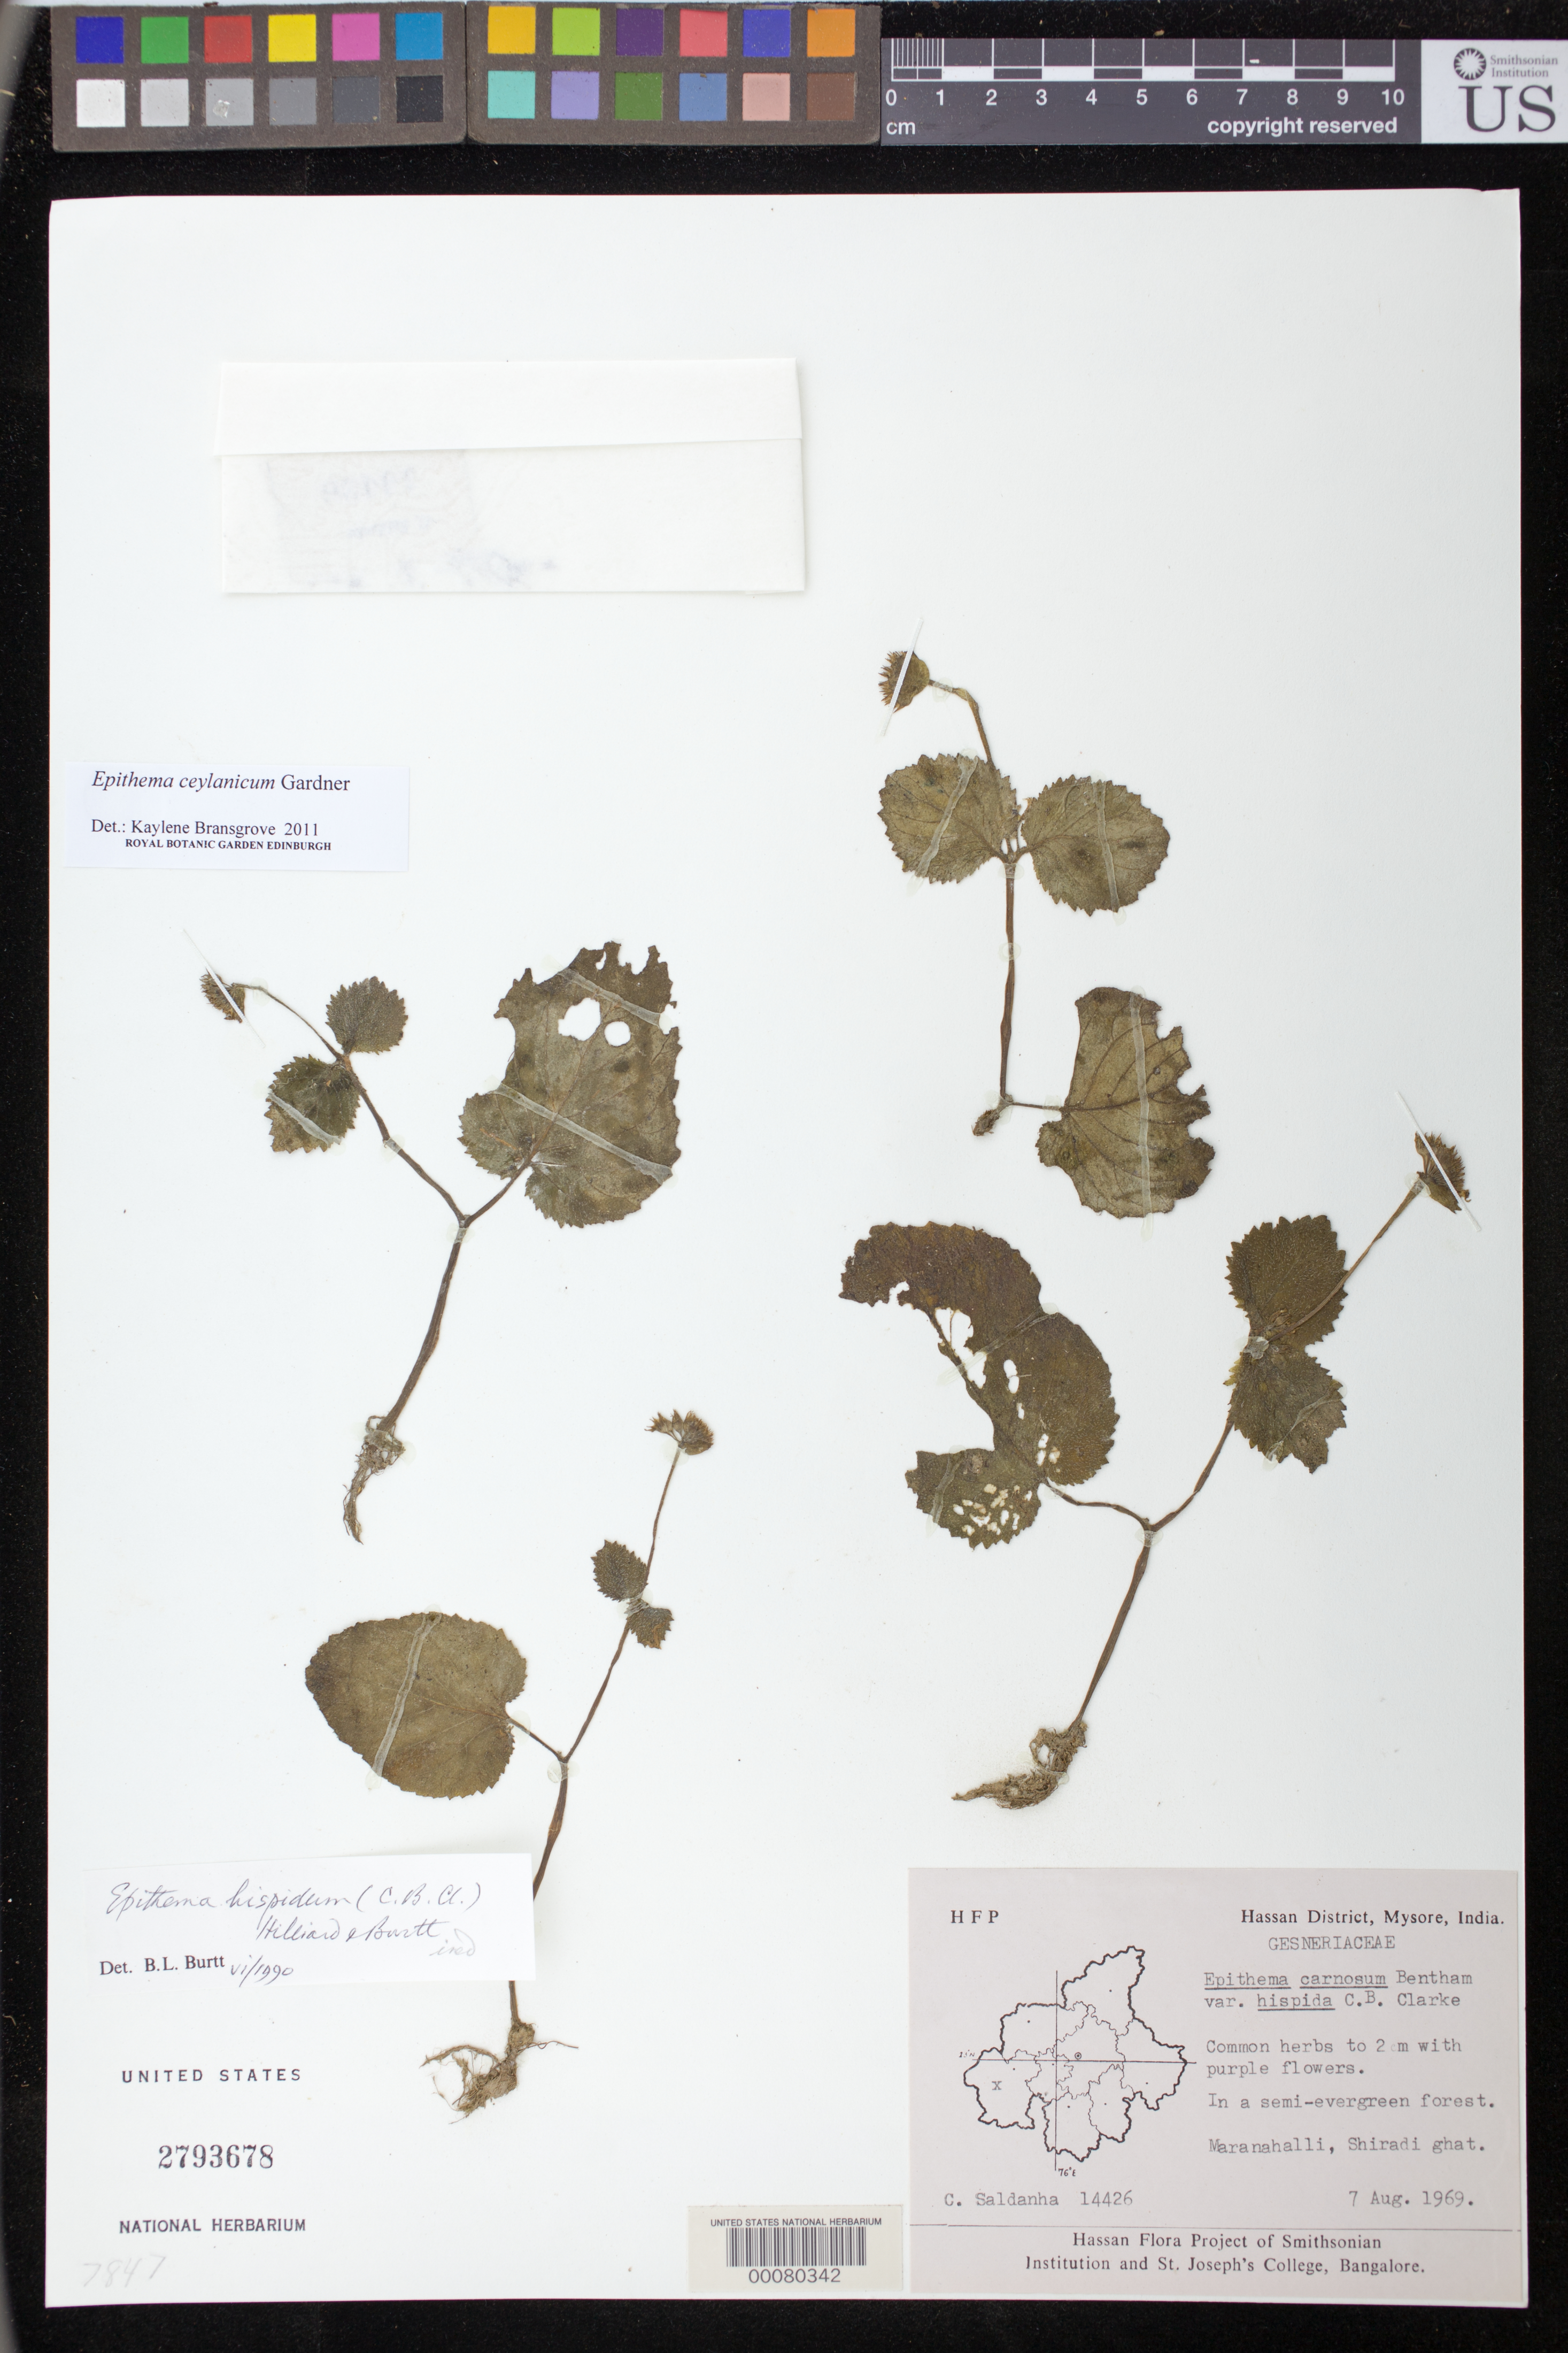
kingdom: Plantae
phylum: Tracheophyta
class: Magnoliopsida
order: Lamiales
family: Gesneriaceae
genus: Epithema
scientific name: Epithema ceylanicum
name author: Wight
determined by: Bransgrove, Kaylene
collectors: C. J. Saldanha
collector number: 14426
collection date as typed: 07 Aug 1969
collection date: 1969-08-07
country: India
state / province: Karnataka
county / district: Mysore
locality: Hassan dist., Maranahalli, shiradi ghat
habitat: In a semi-evergreen forest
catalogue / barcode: US 2793678